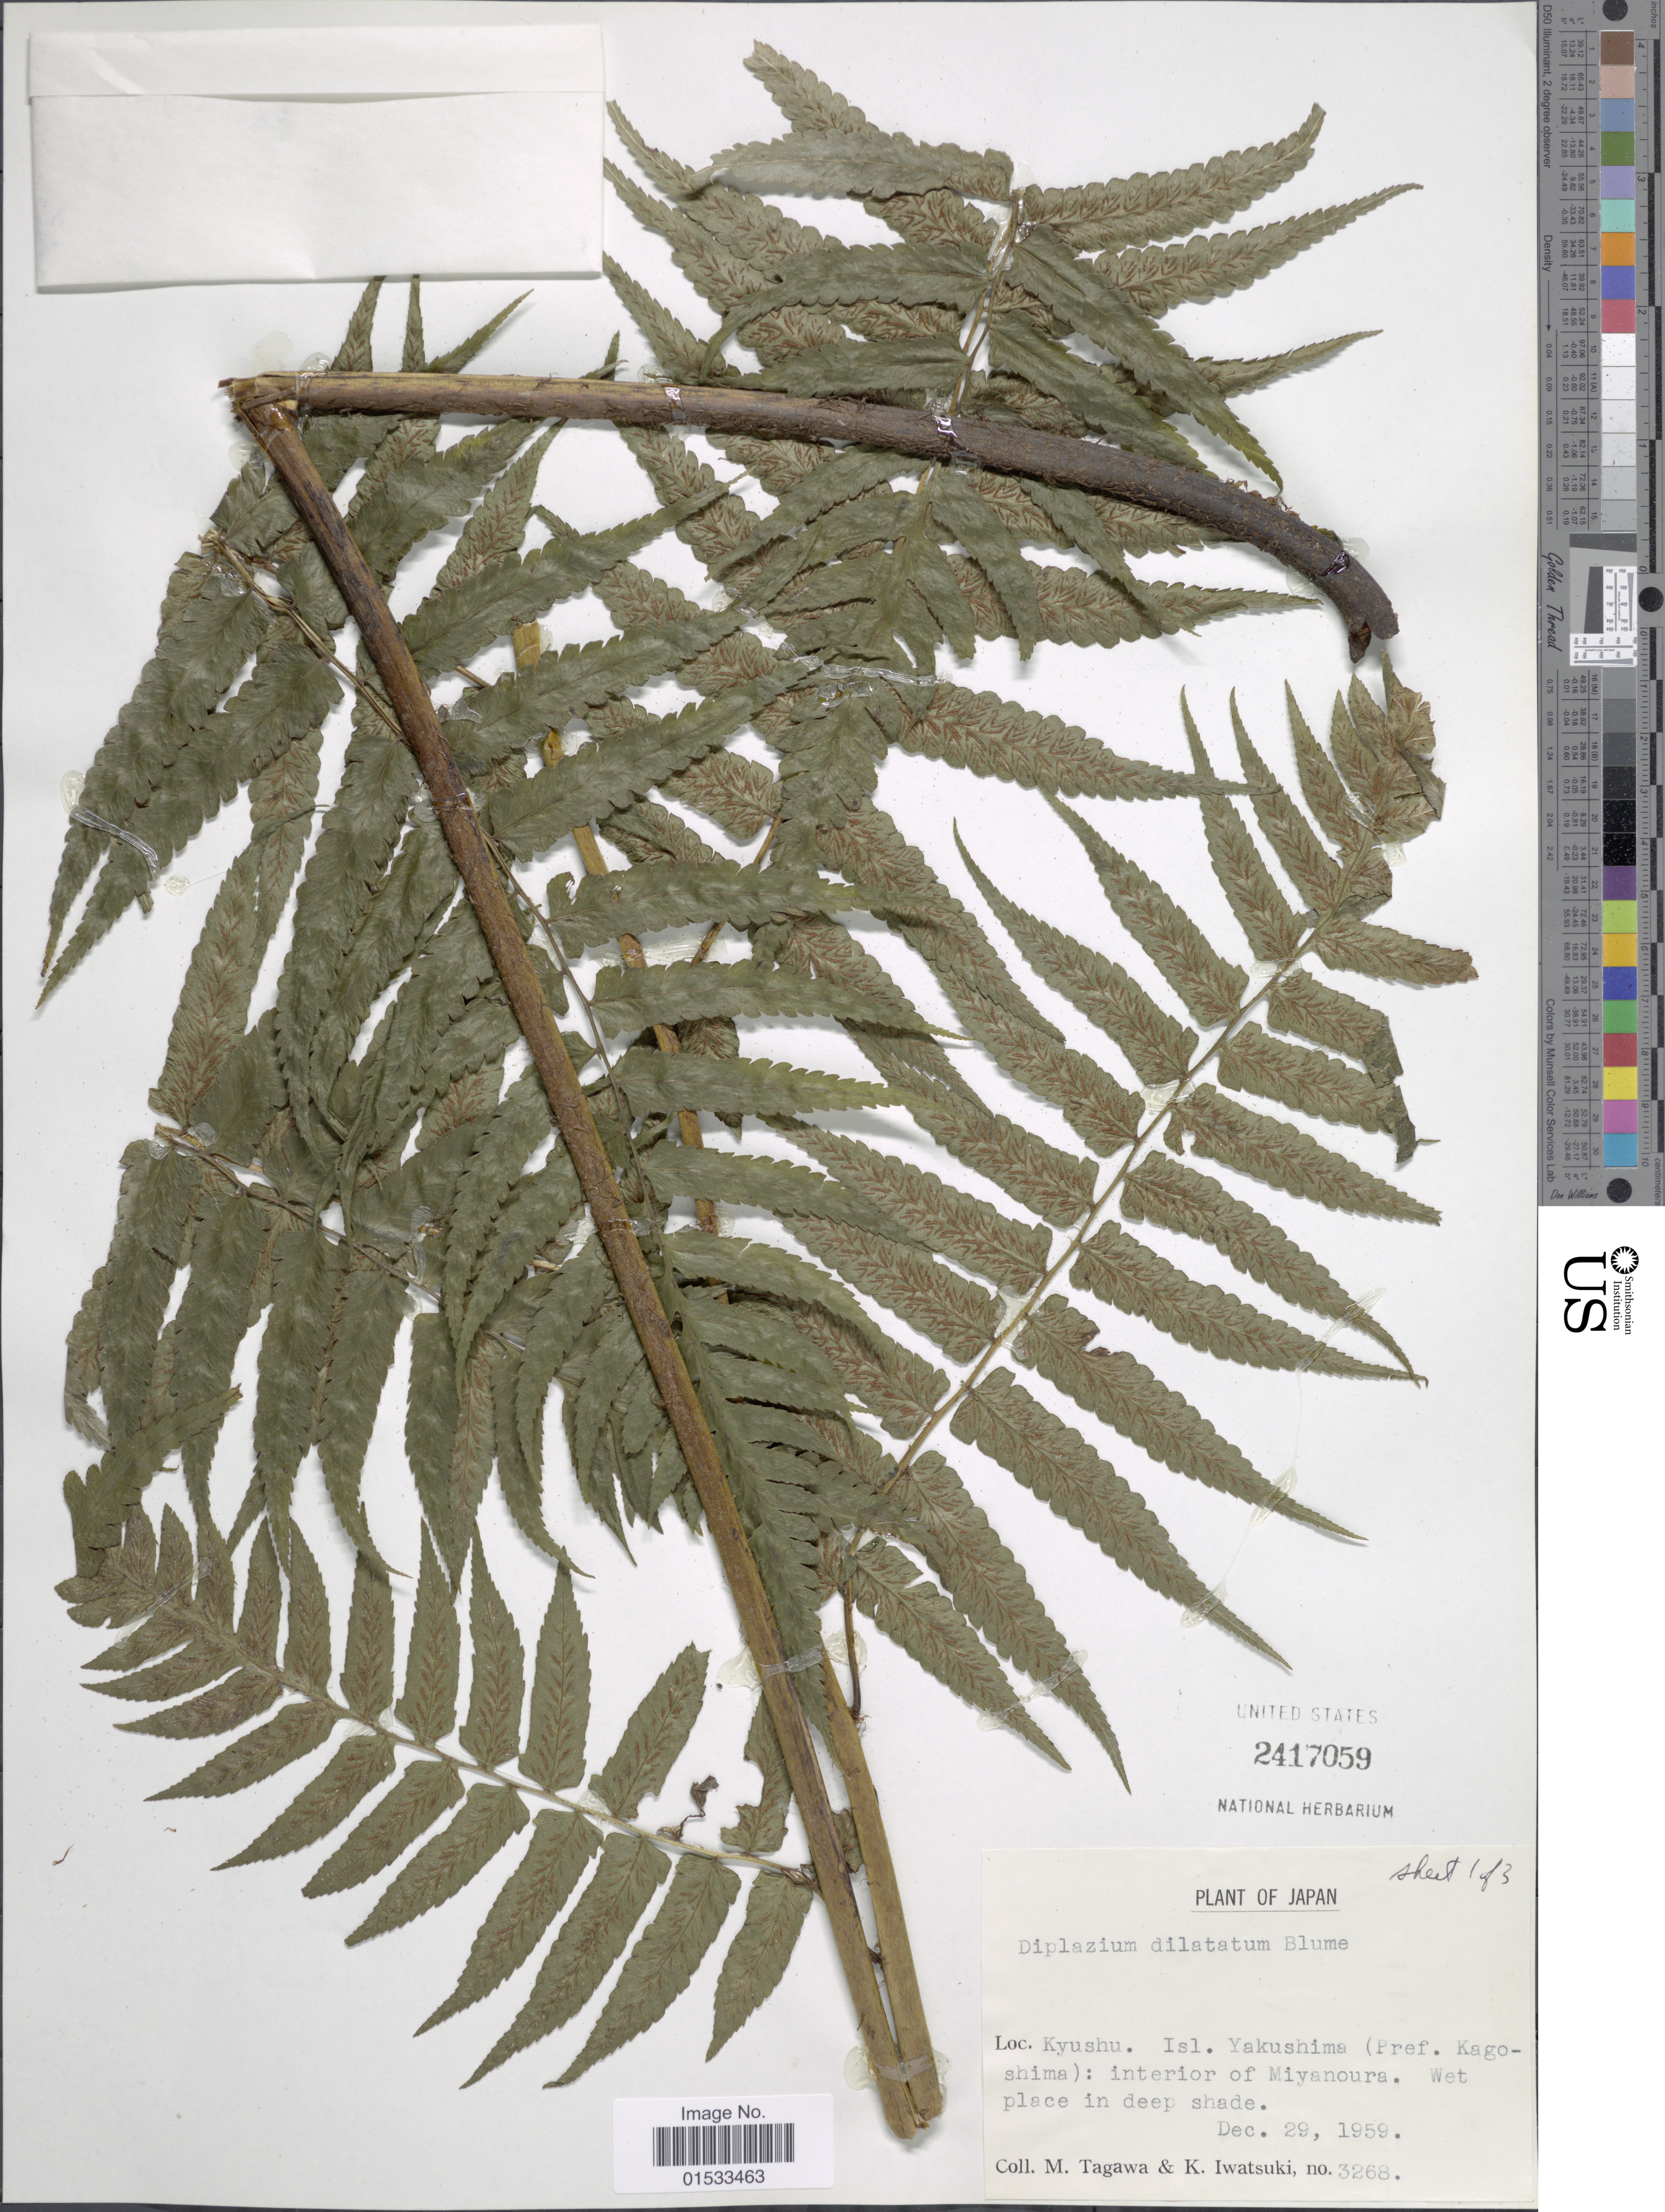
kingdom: Plantae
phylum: Tracheophyta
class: Polypodiopsida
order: Polypodiales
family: Athyriaceae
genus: Diplazium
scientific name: Diplazium dilatatum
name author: Blume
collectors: M. Tagawa & K. Iwatsuki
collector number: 3268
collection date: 1959-12-29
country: Japan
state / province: Kagosima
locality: Kyushu, Isl. Yakushima, interior of Miyanoura.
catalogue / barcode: US 2417059